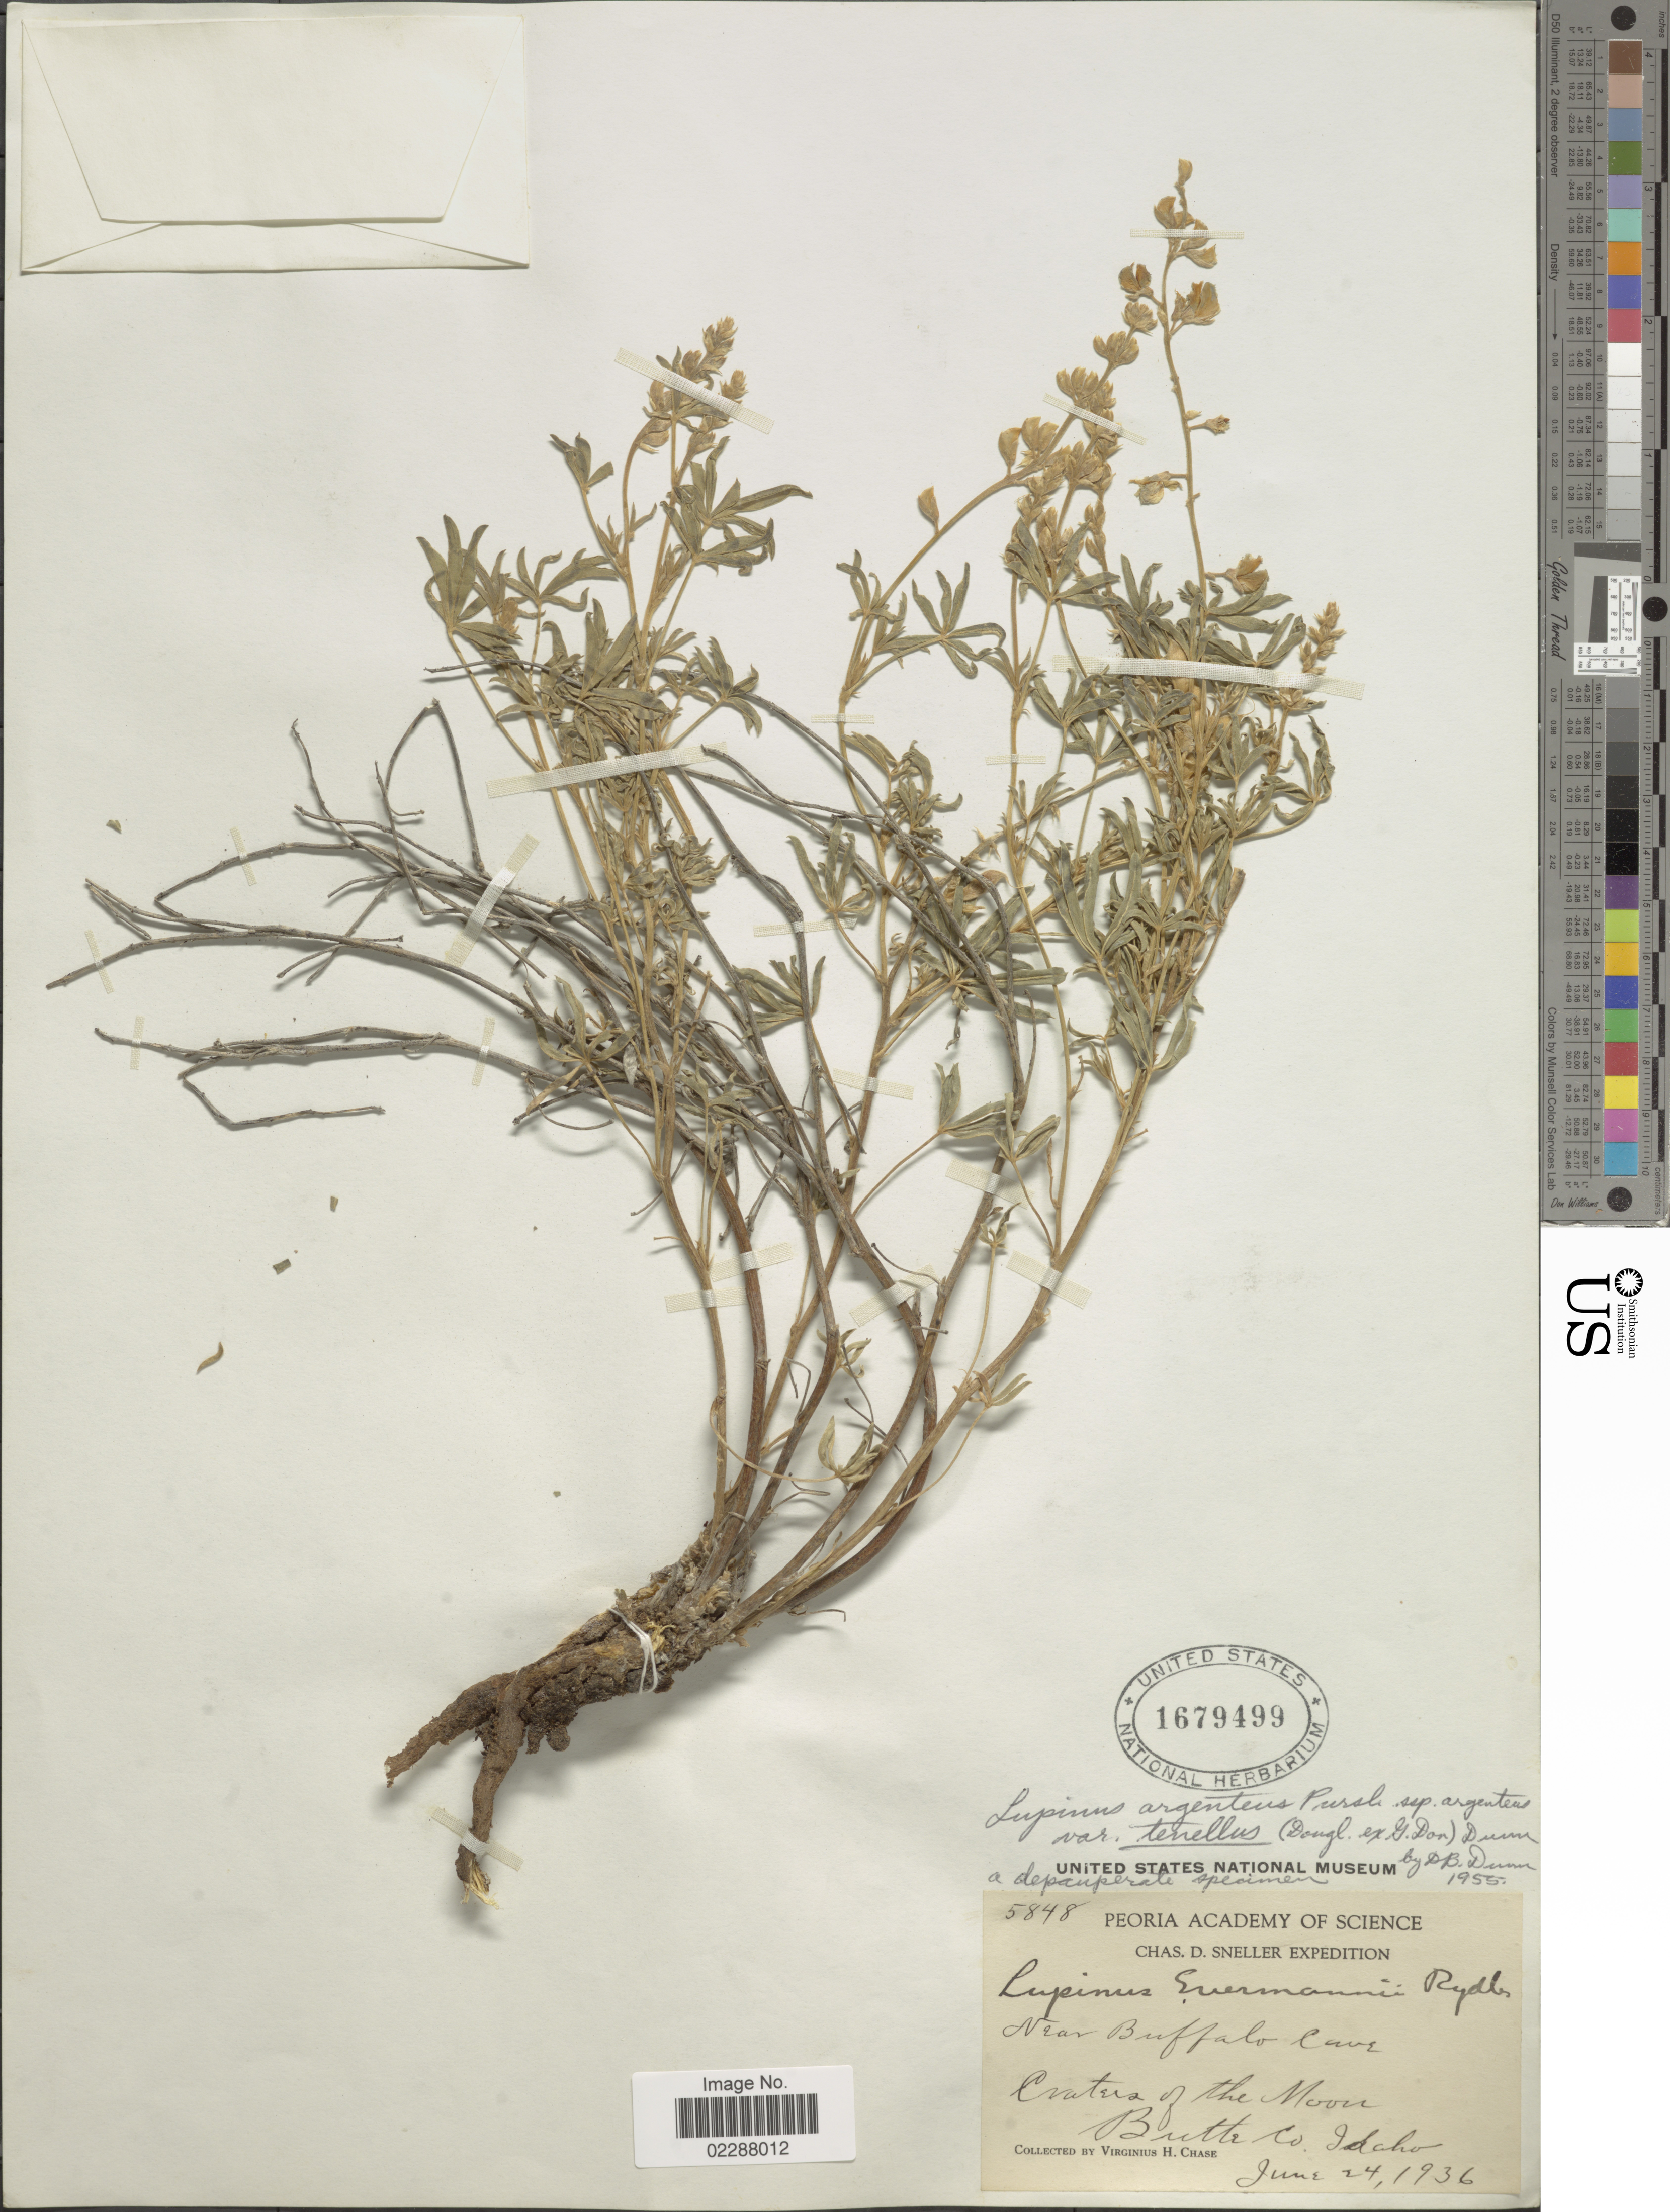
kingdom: Plantae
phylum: Tracheophyta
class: Magnoliopsida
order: Fabales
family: Fabaceae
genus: Lupinus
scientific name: Lupinus tenellus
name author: Douglas ex G. Don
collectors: V. H. Chase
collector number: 5848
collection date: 1936-06-24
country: United States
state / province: Idaho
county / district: Butte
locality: Craters of the Moon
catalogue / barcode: US 1679499